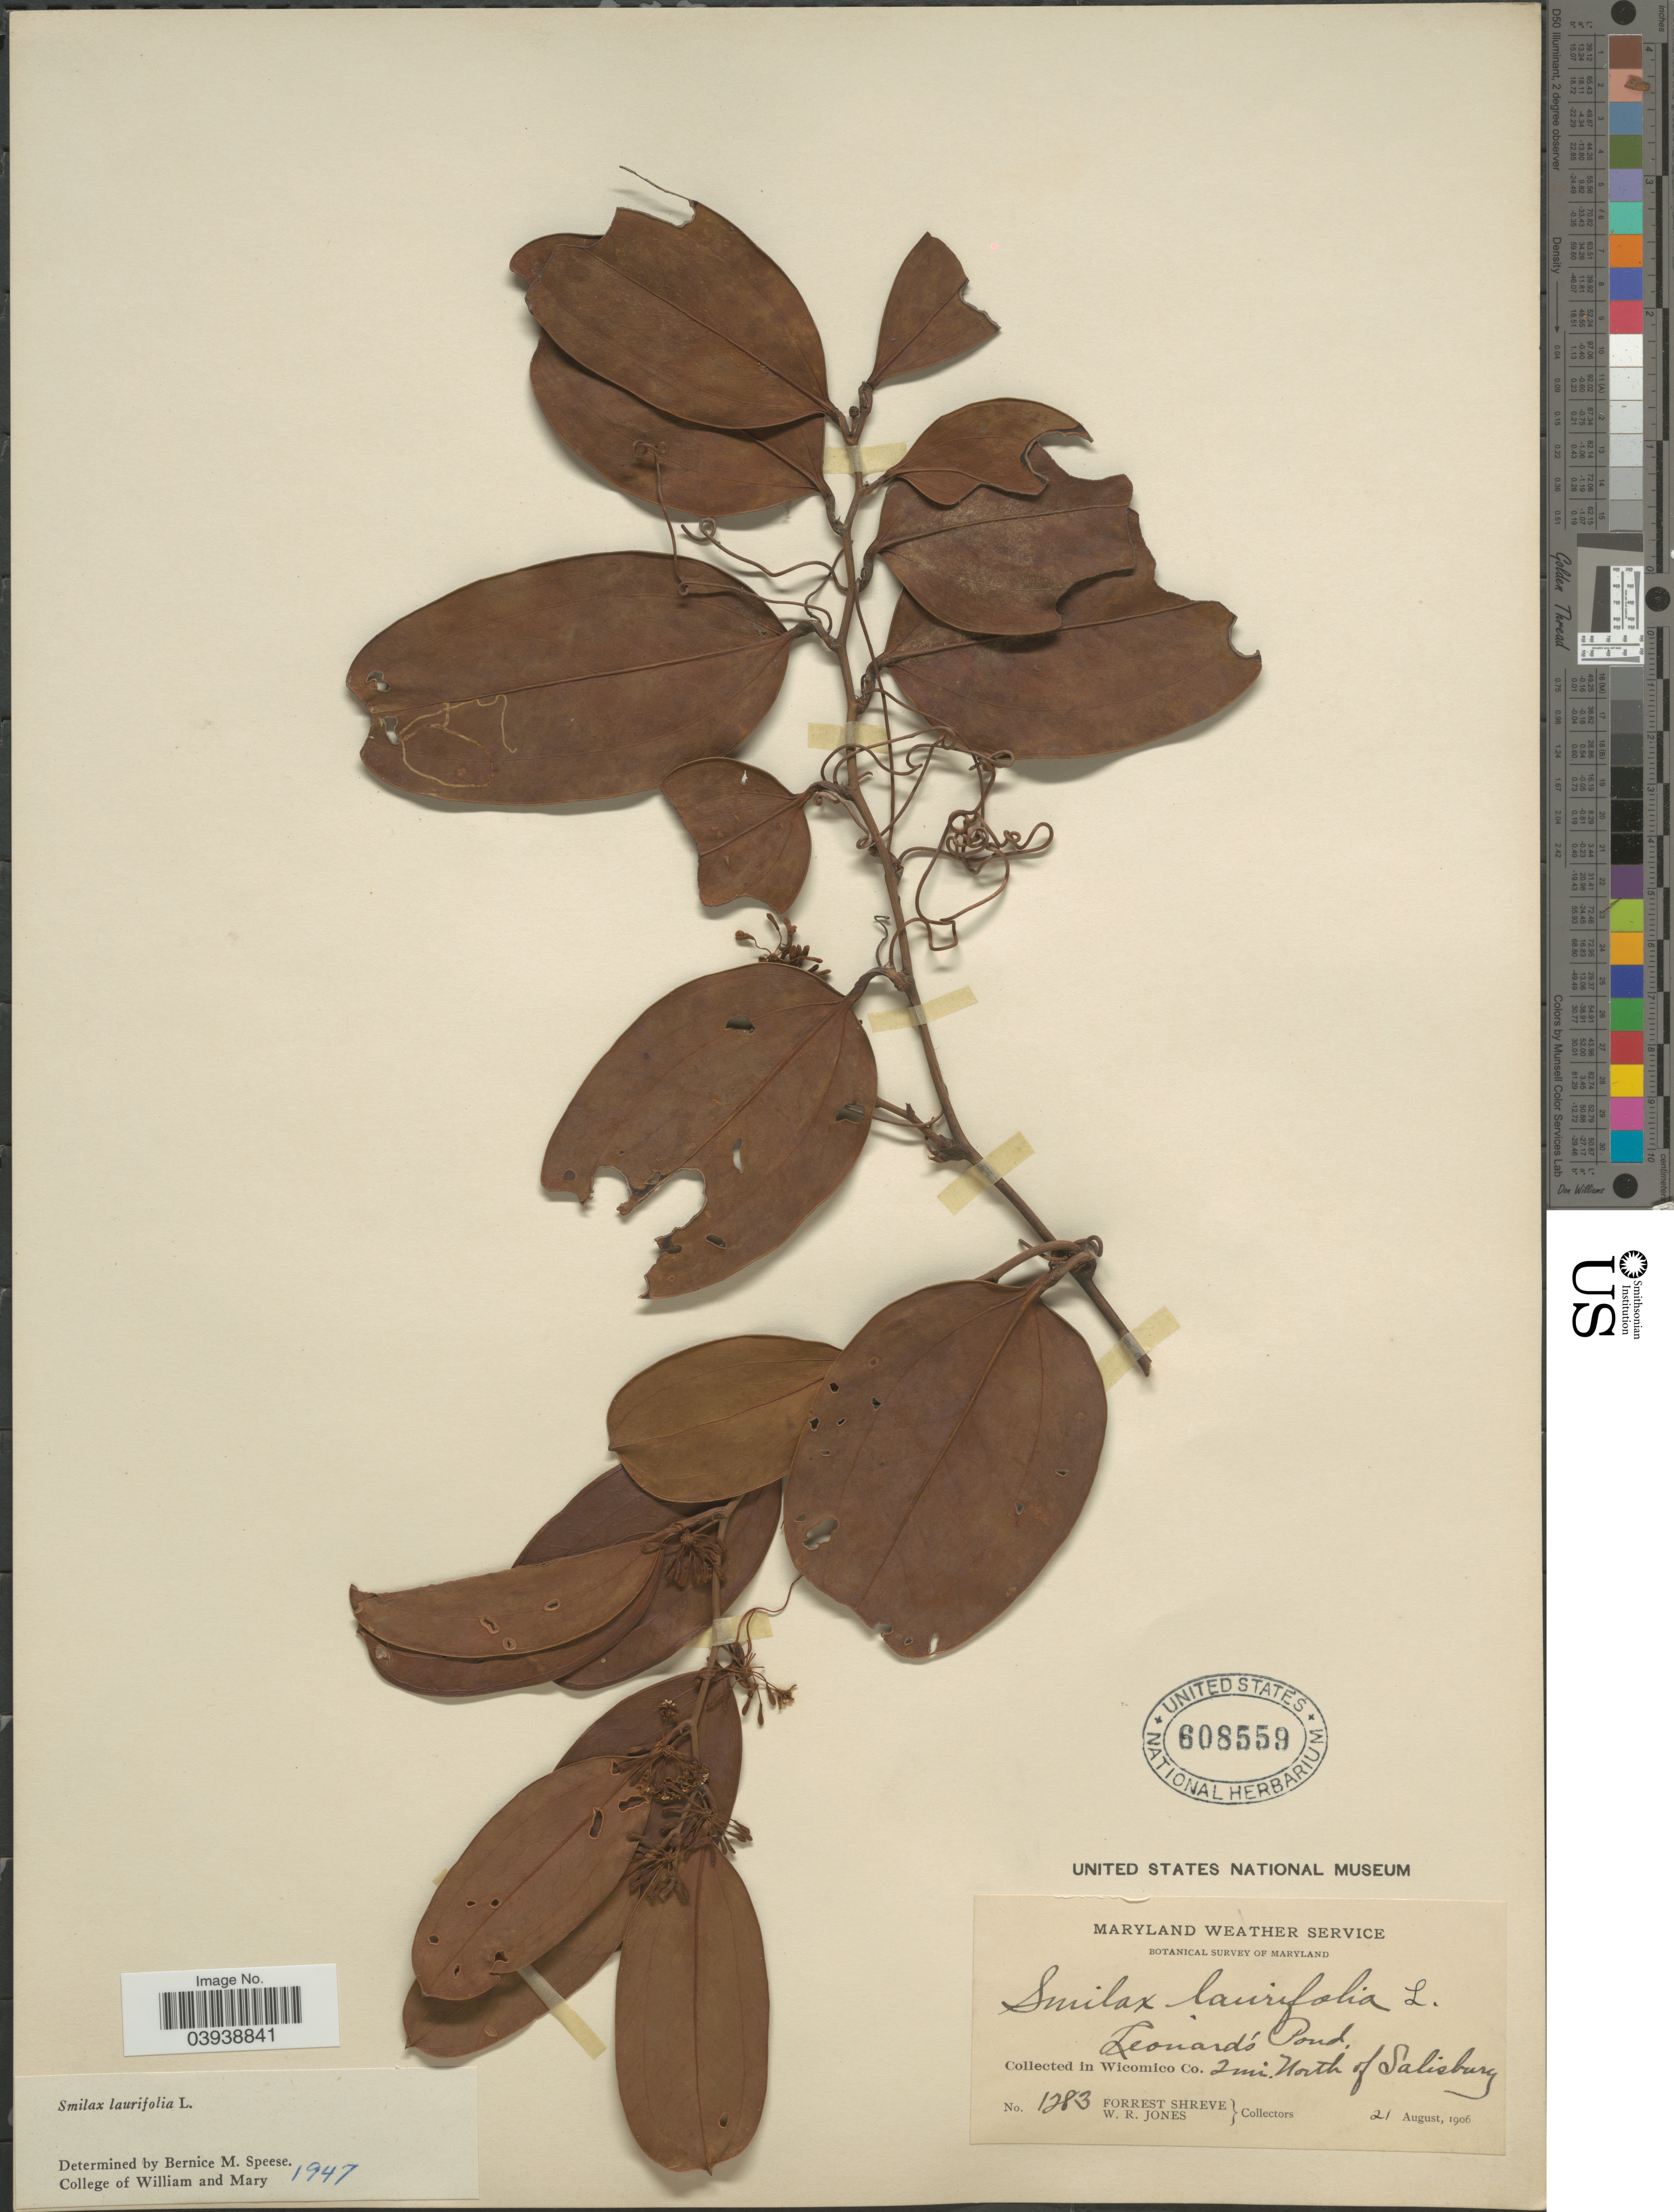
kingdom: Plantae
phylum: Tracheophyta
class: Liliopsida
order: Liliales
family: Smilacaceae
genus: Smilax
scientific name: Smilax laurifolia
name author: L.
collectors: F. Shreve & W. R. Jones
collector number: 1283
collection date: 1906-08-21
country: United States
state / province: Maryland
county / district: Wicomico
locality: Maryland Weather Service. Leonard's Pond. In Wicomico Co. 2 mi. North of Salisbury.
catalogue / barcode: US 608559